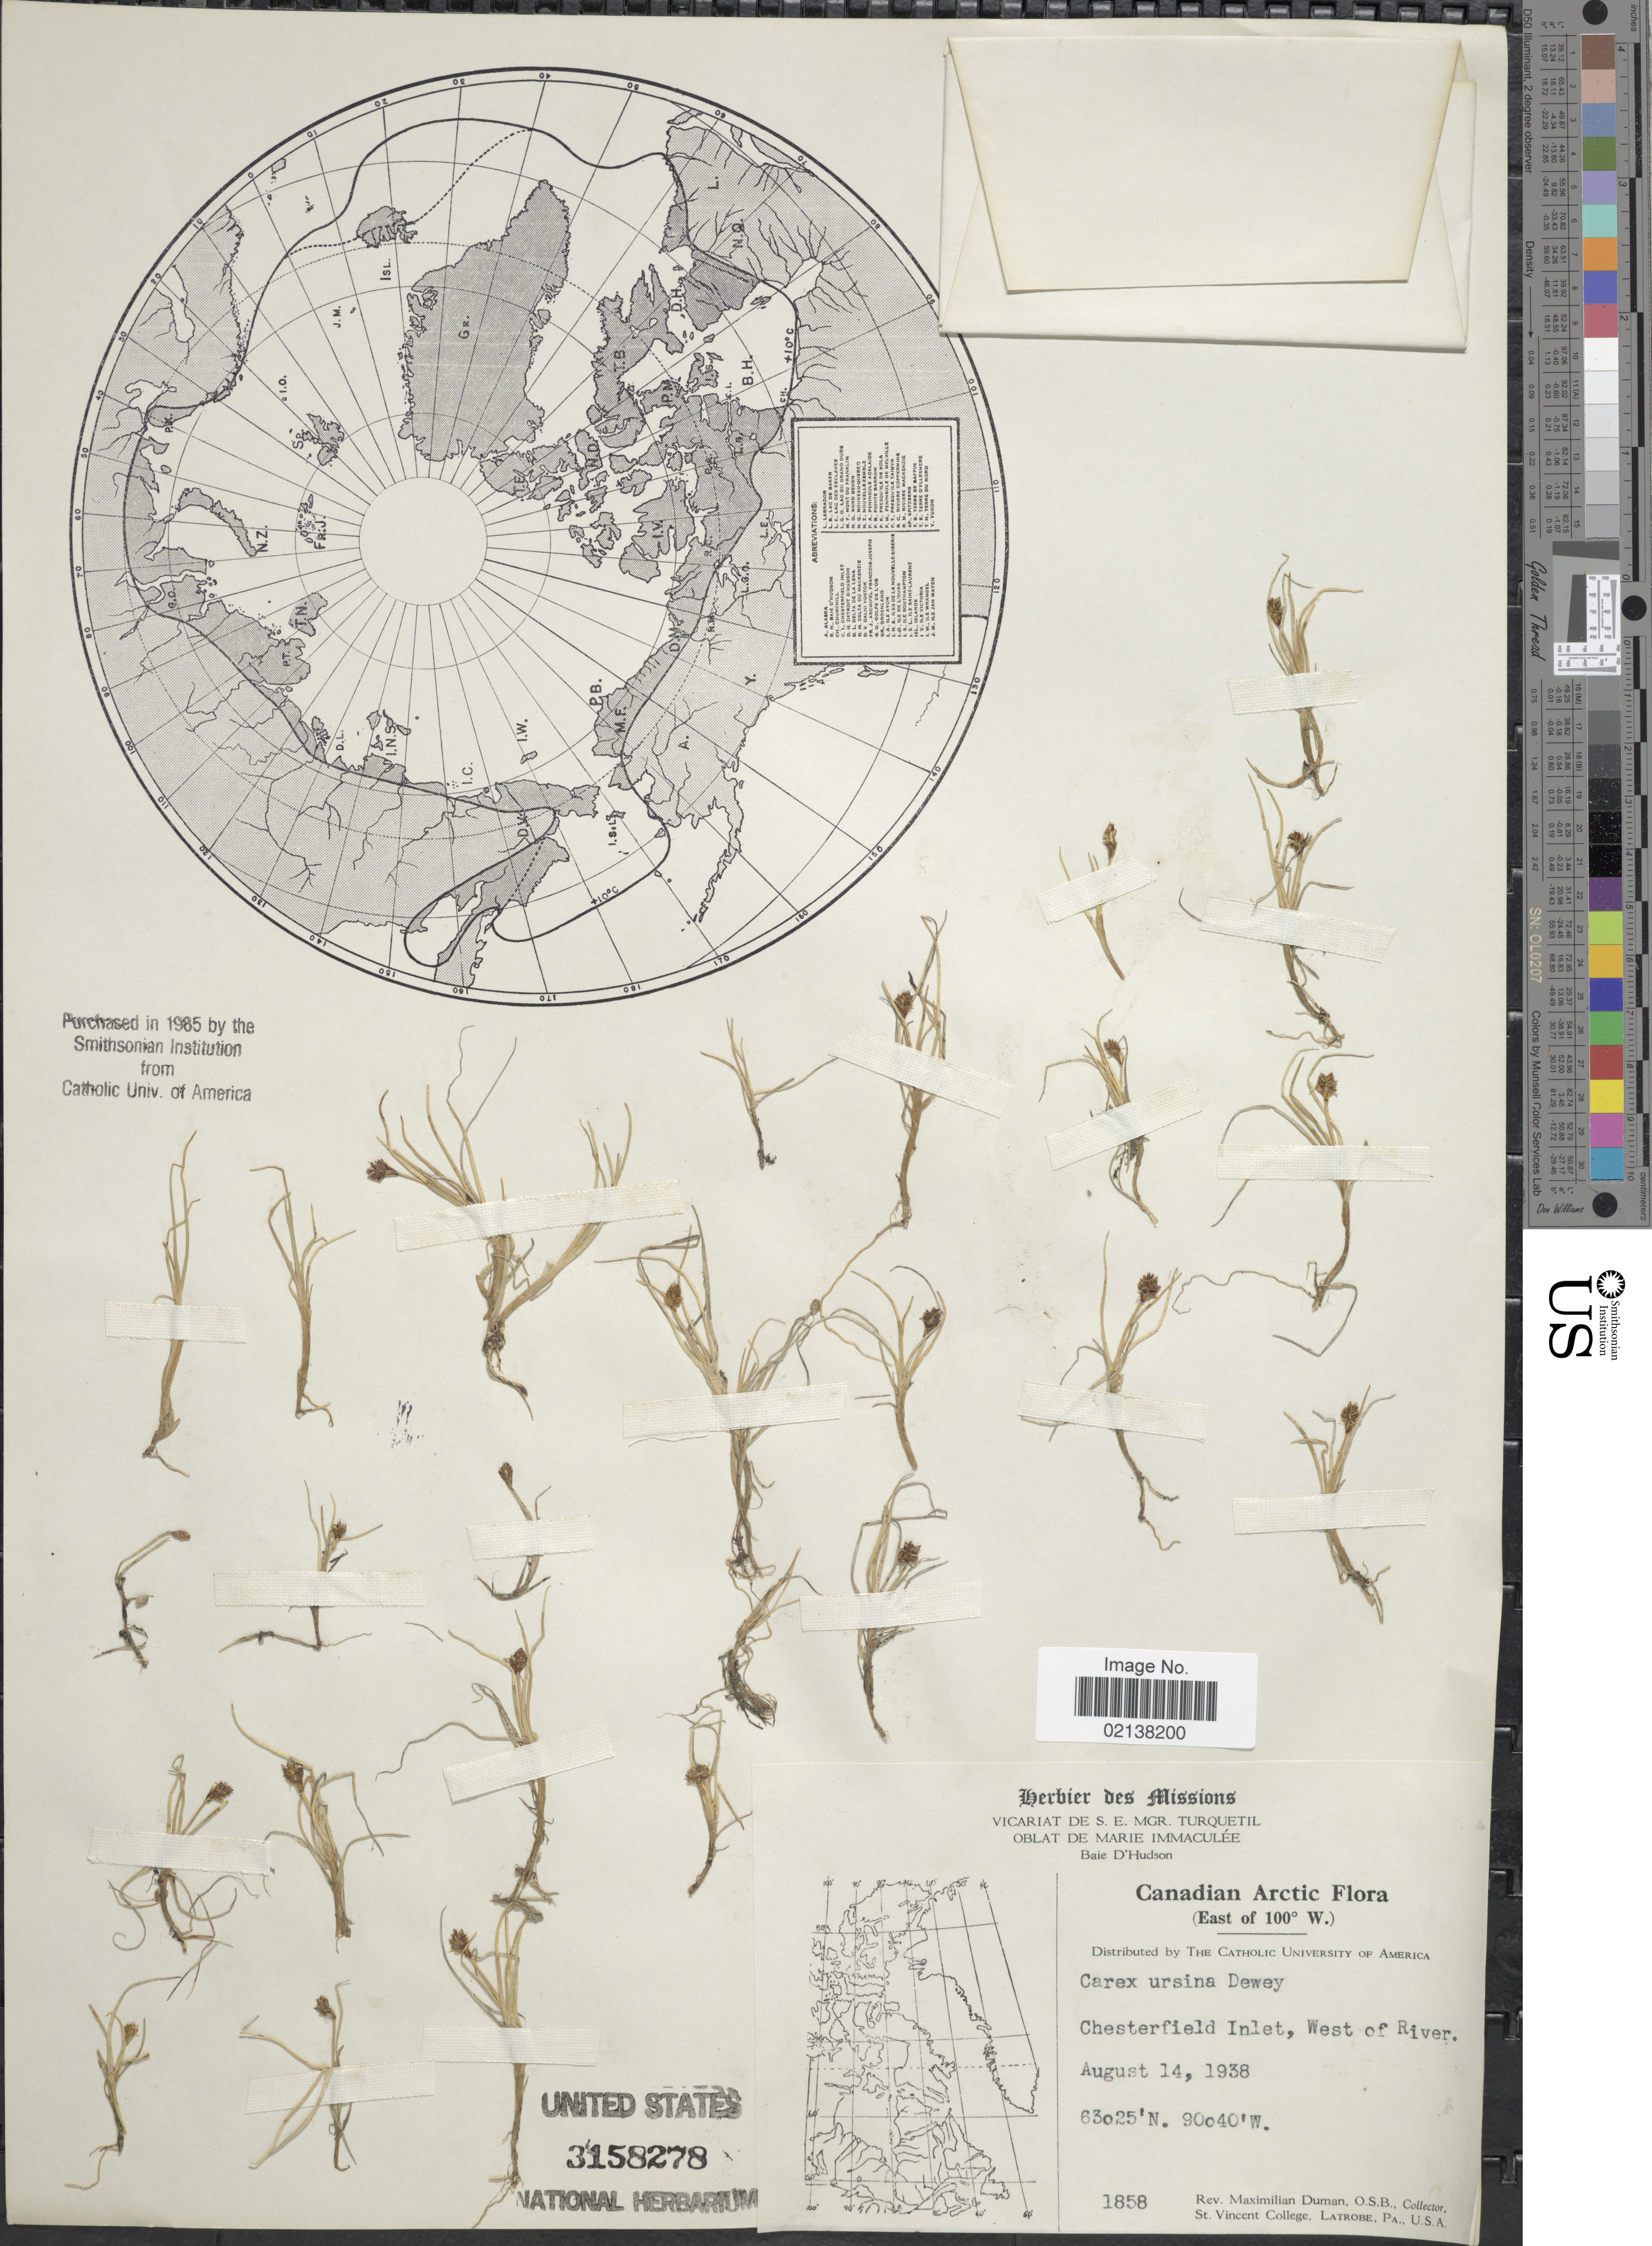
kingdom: Plantae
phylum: Tracheophyta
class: Liliopsida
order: Poales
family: Cyperaceae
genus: Carex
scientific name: Carex ursina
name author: Dewey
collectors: M. Duman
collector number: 1858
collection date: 1938-08-14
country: Canada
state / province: Nunavut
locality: Canadian Arctic. (East of 100º W.) Chesterfield Inlet, West of River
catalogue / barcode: US 3158278